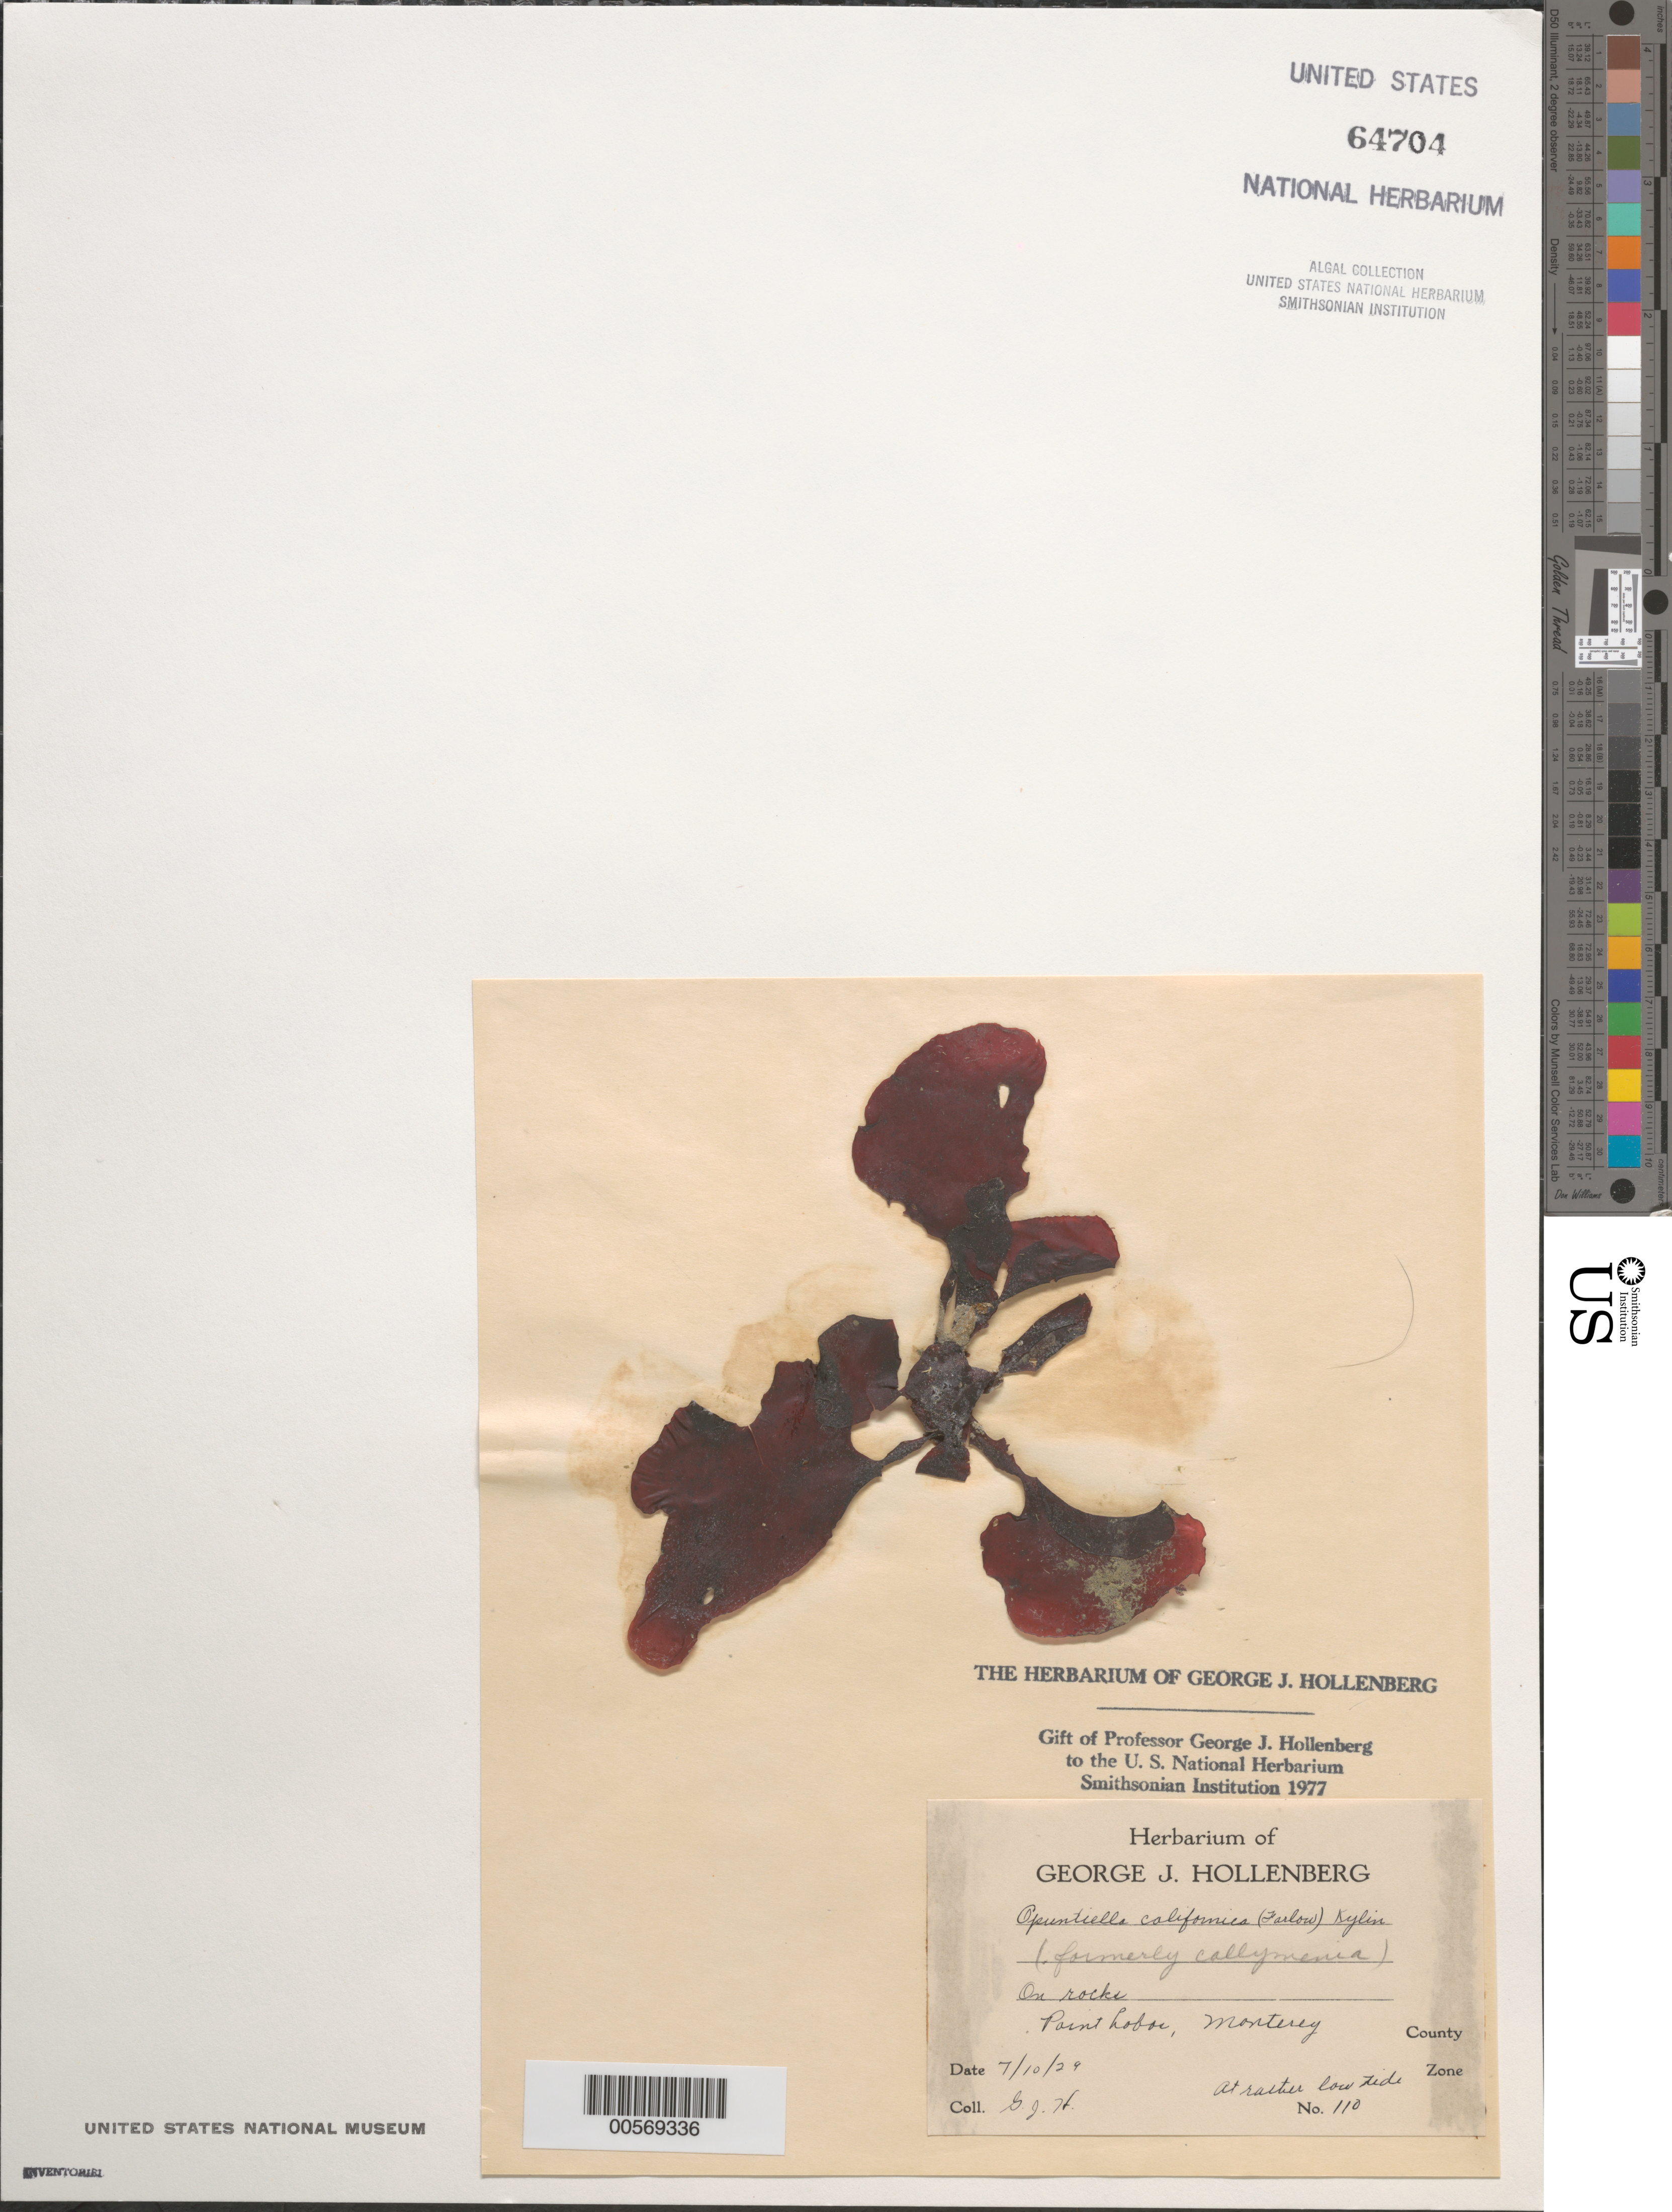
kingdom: Plantae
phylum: Rhodophyta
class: Florideophyceae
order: Gigartinales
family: Furcellariaceae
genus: Opuntiella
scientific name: Opuntiella californica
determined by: Hollenberg, George J.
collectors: G. Hollenberg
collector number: GJH 110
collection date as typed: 10 Jul 1929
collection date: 1929-07-10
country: United States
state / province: California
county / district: Monterey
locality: Point Lobos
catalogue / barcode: US 64704